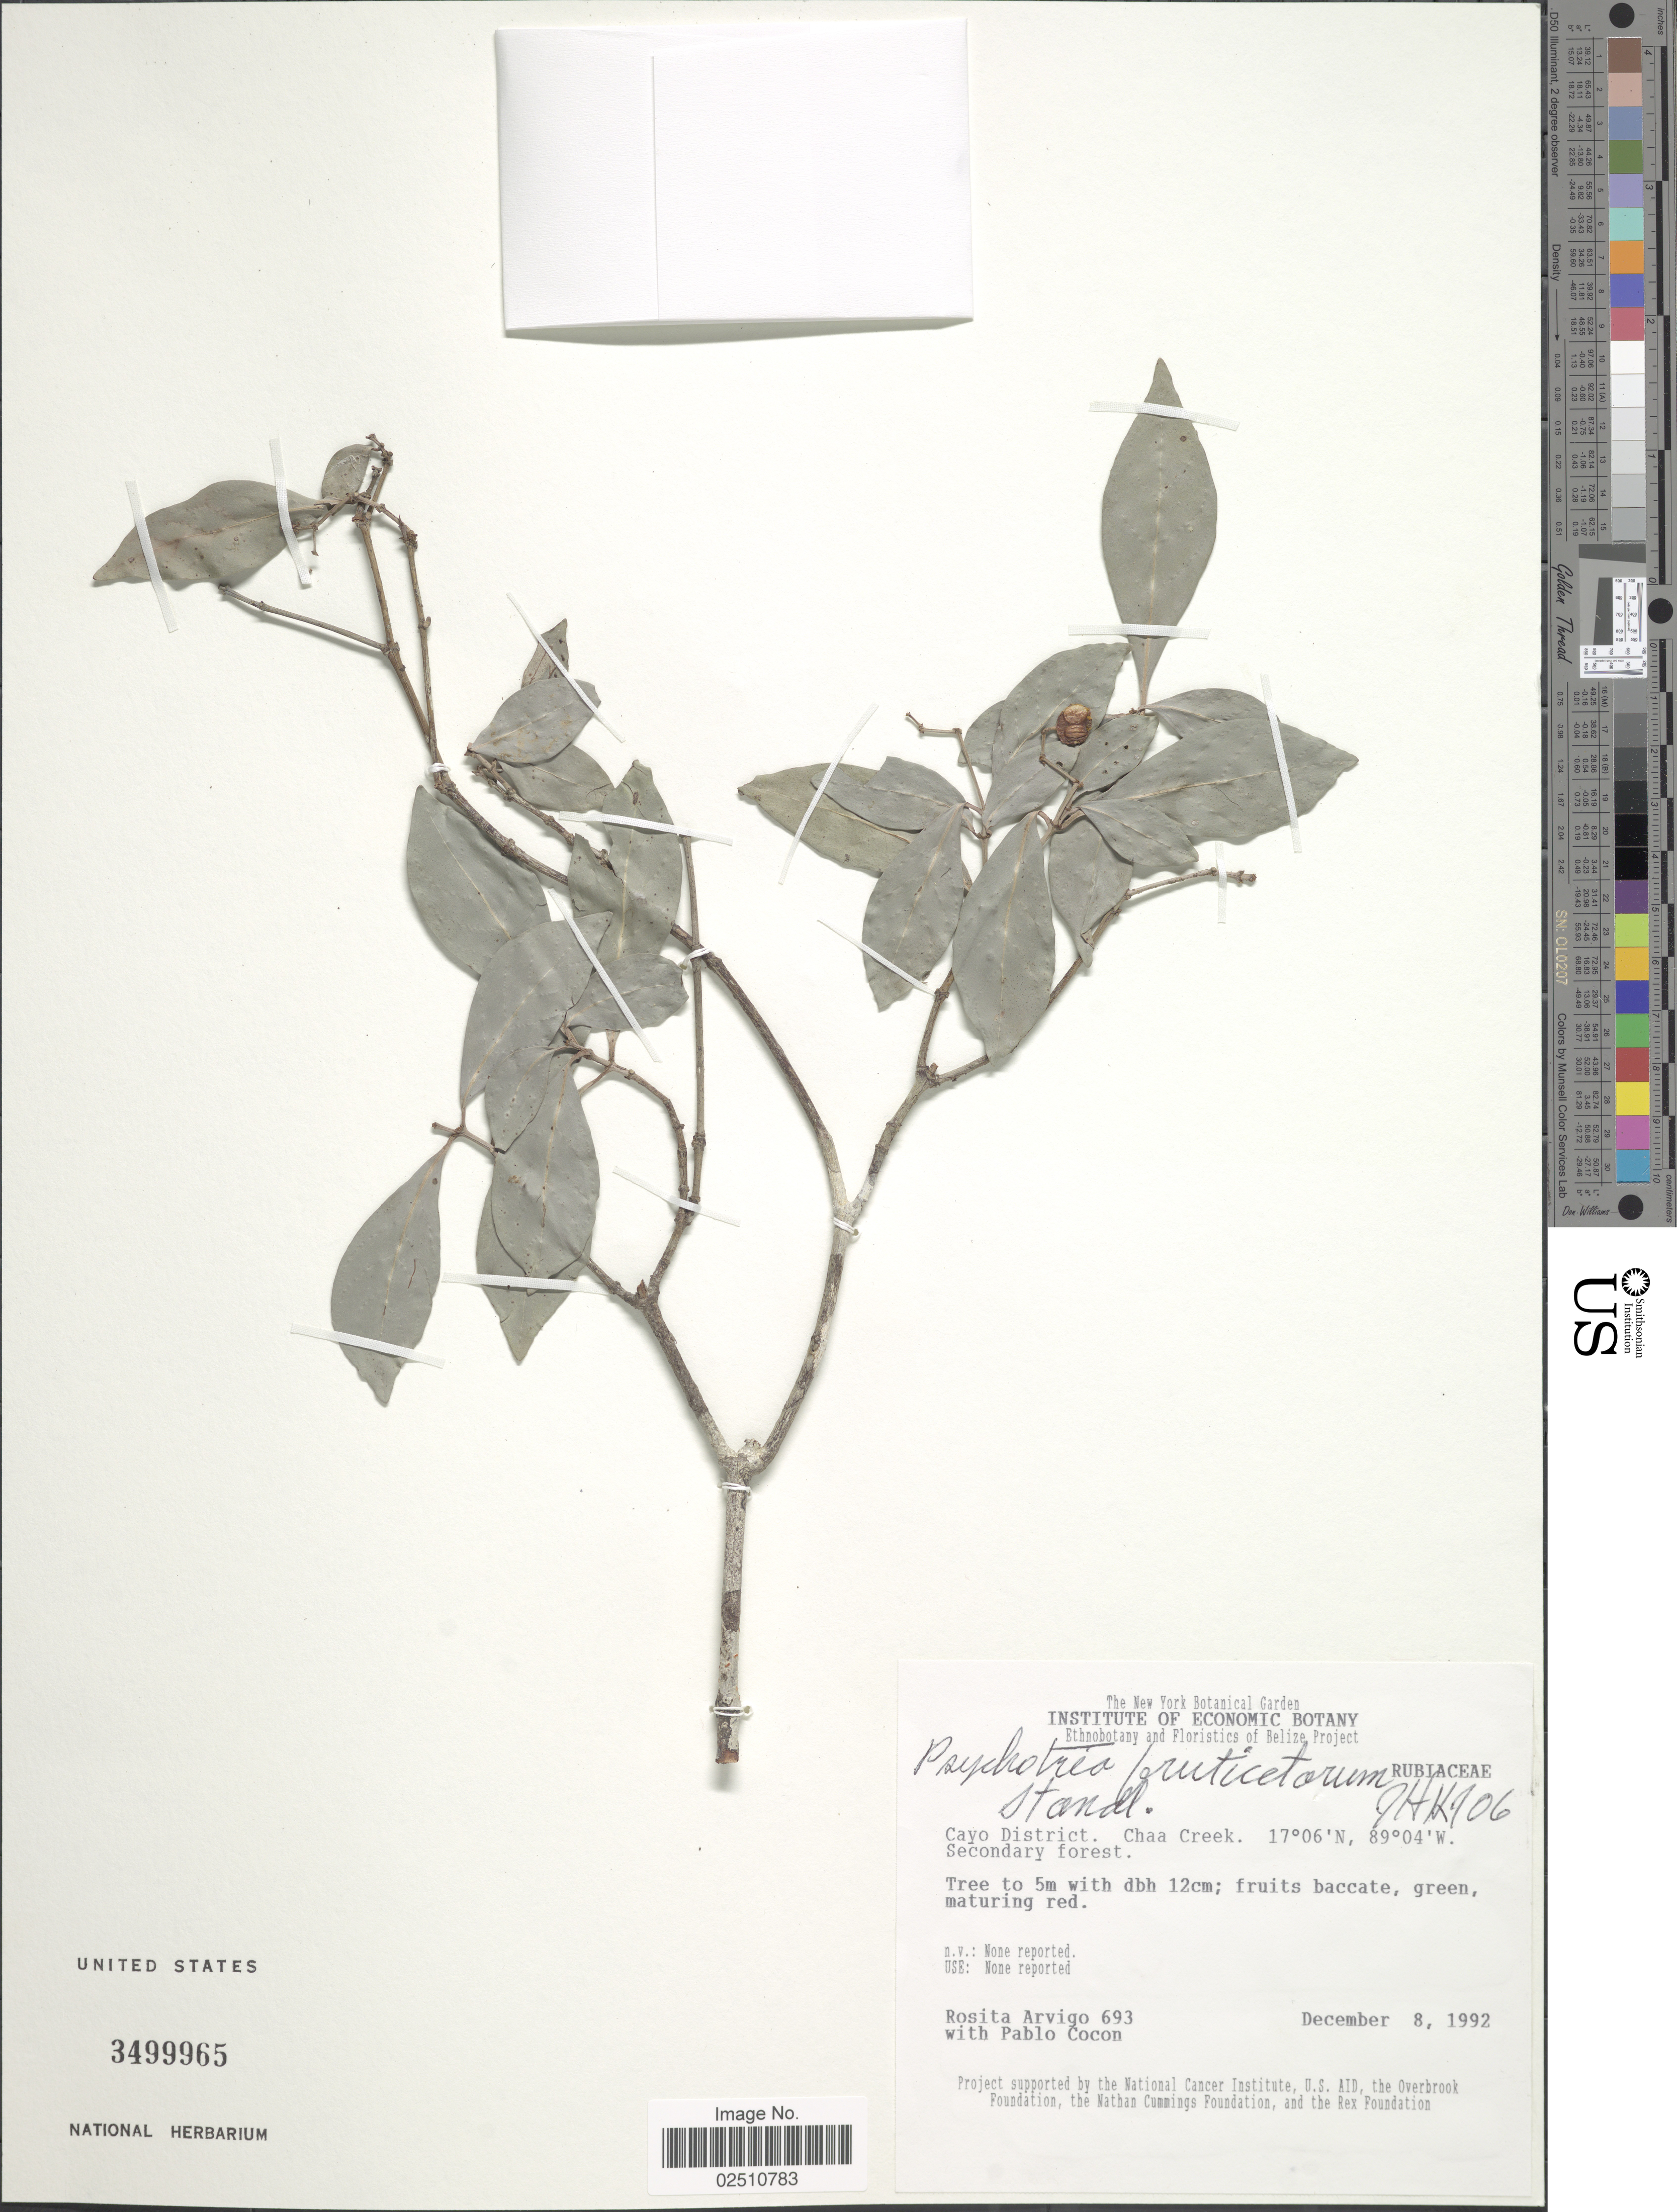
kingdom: Plantae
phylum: Tracheophyta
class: Magnoliopsida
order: Gentianales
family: Rubiaceae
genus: Psychotria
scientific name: Psychotria fruticetorum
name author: Standl.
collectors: R. Arvigo & P. Cocon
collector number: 693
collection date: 1992-12-08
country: Belize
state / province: Cayo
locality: Chaa Creek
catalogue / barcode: US 3499965